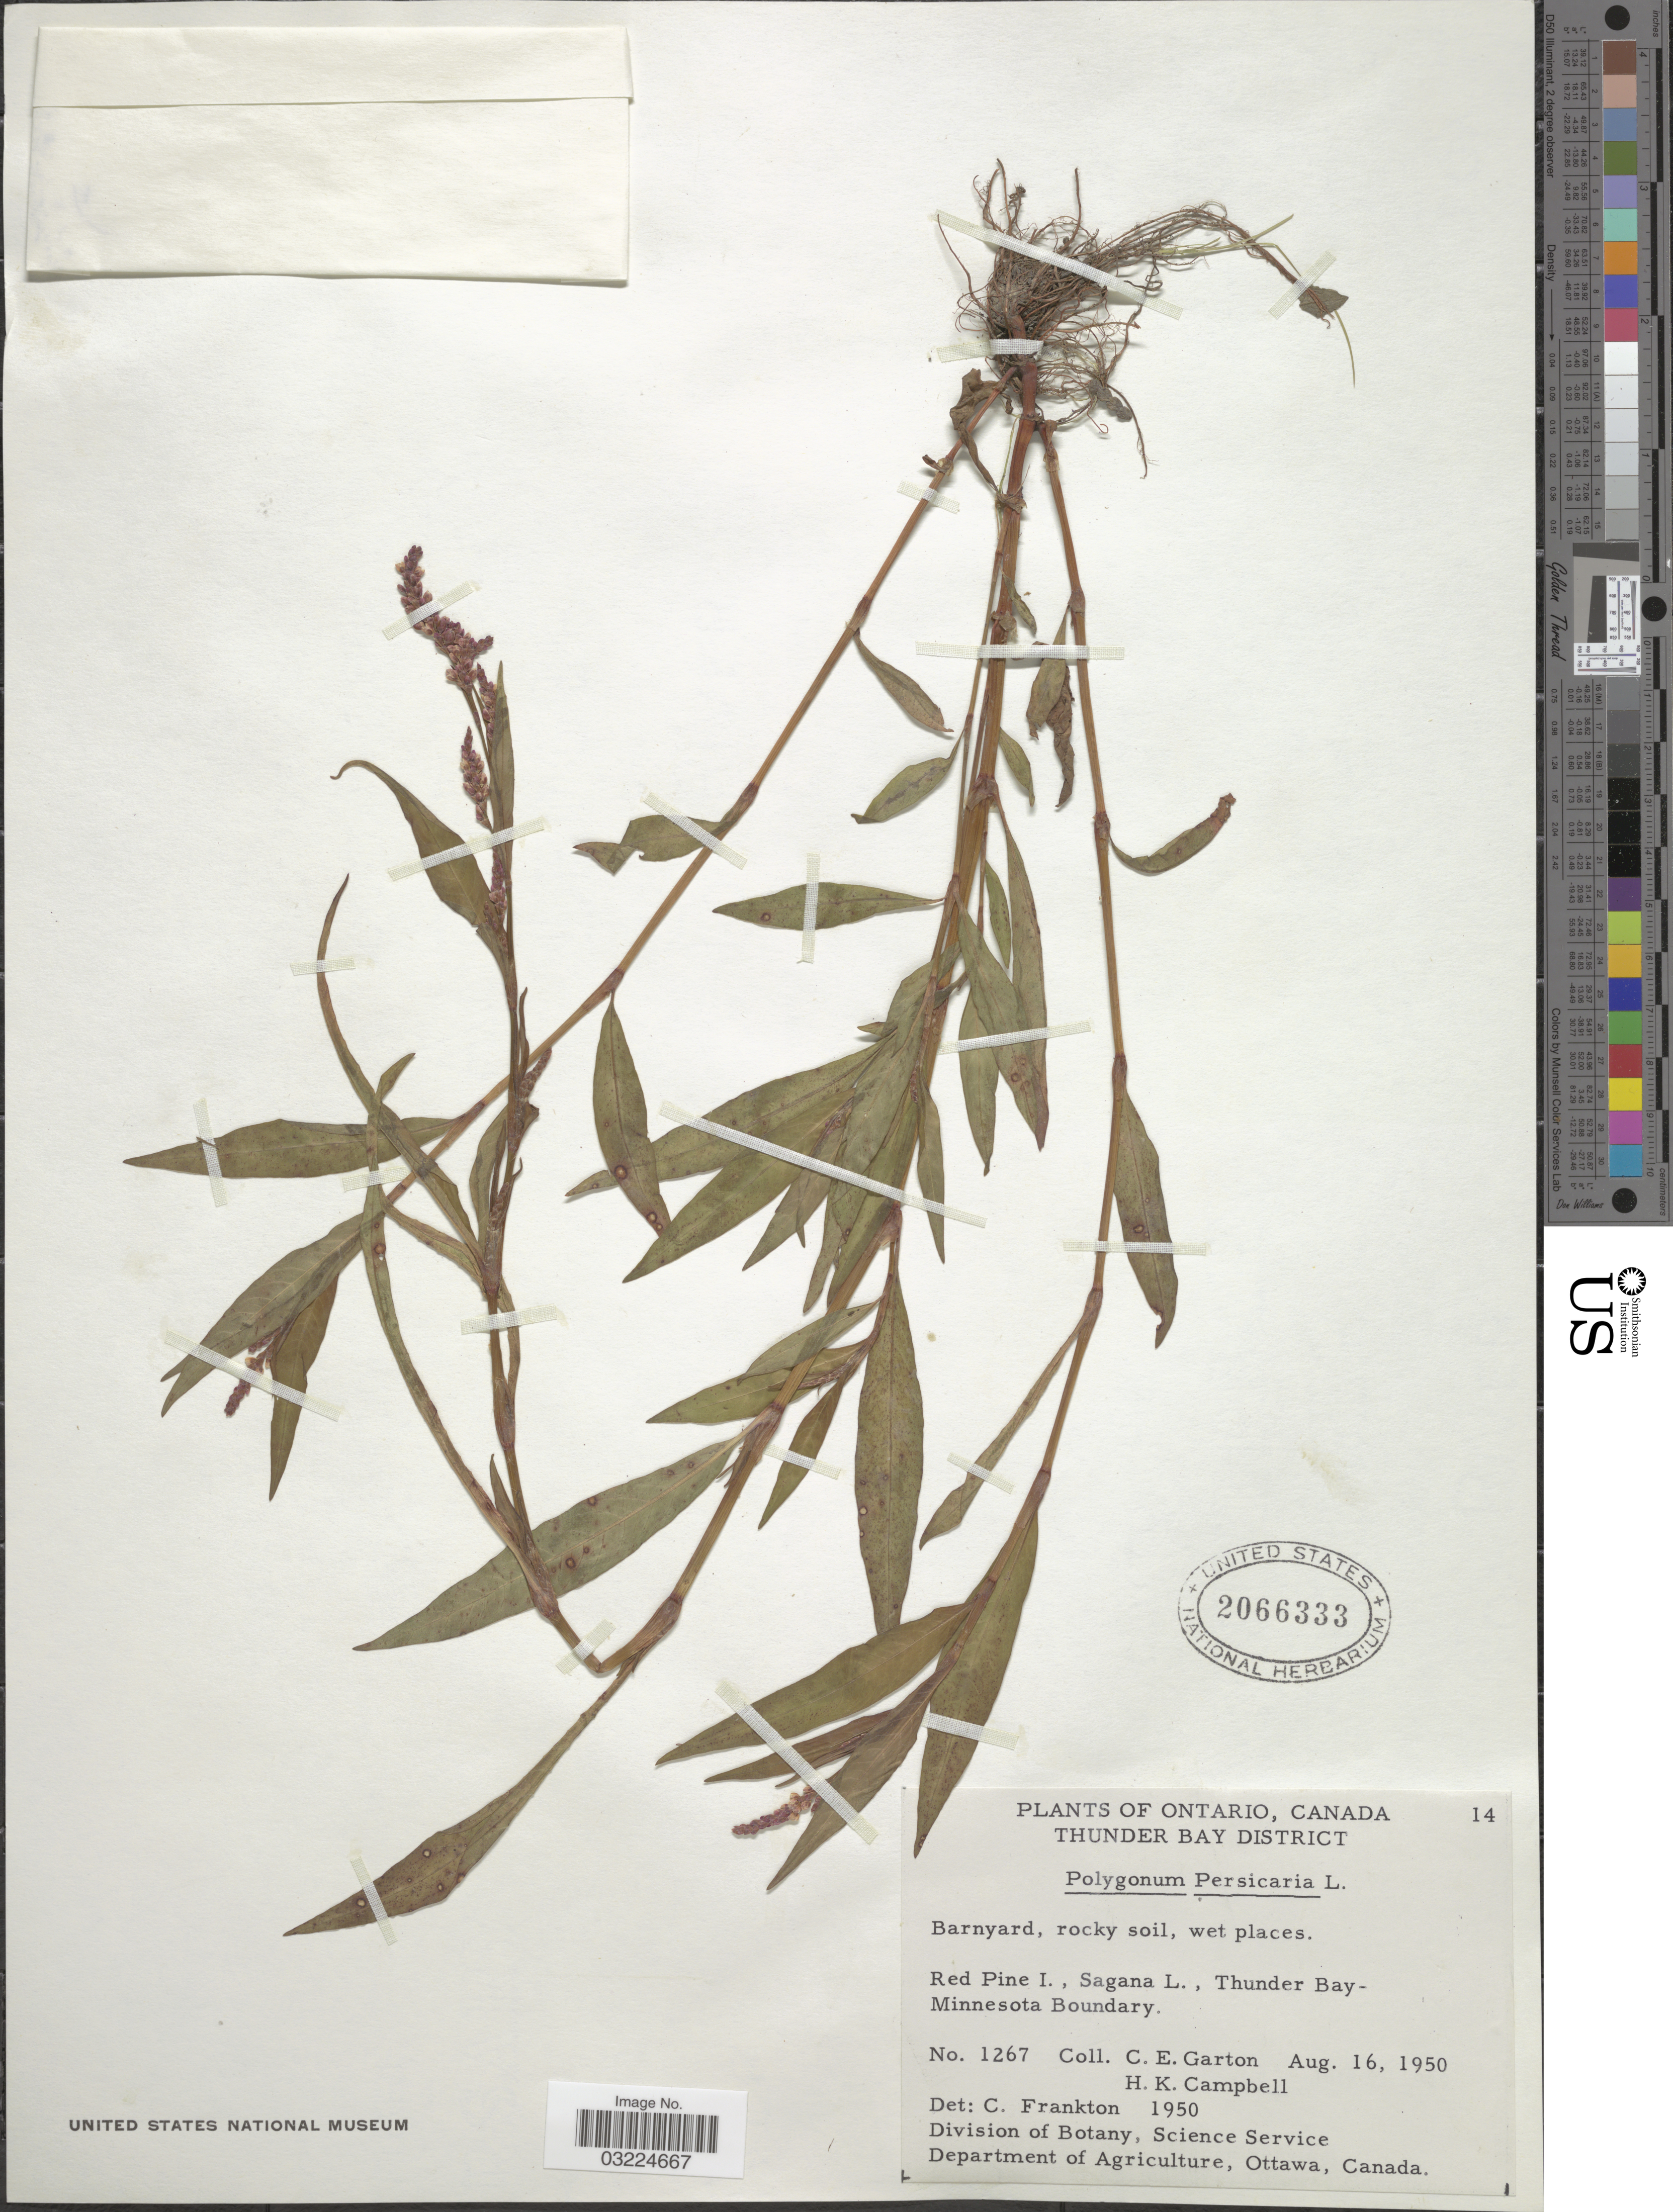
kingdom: Plantae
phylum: Tracheophyta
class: Magnoliopsida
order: Caryophyllales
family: Polygonaceae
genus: Persicaria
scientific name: Persicaria maculosa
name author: S.F. Gray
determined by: Atha, D. E.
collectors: C. E. Garton & H. K. Campbell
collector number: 1267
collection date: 1950-08-16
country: Canada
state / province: Ontario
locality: Thunder Bay District. Barnyard. Red Pine I., Sagana L., Thunder Bay-Minnesota Boundary.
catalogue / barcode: US 2066333